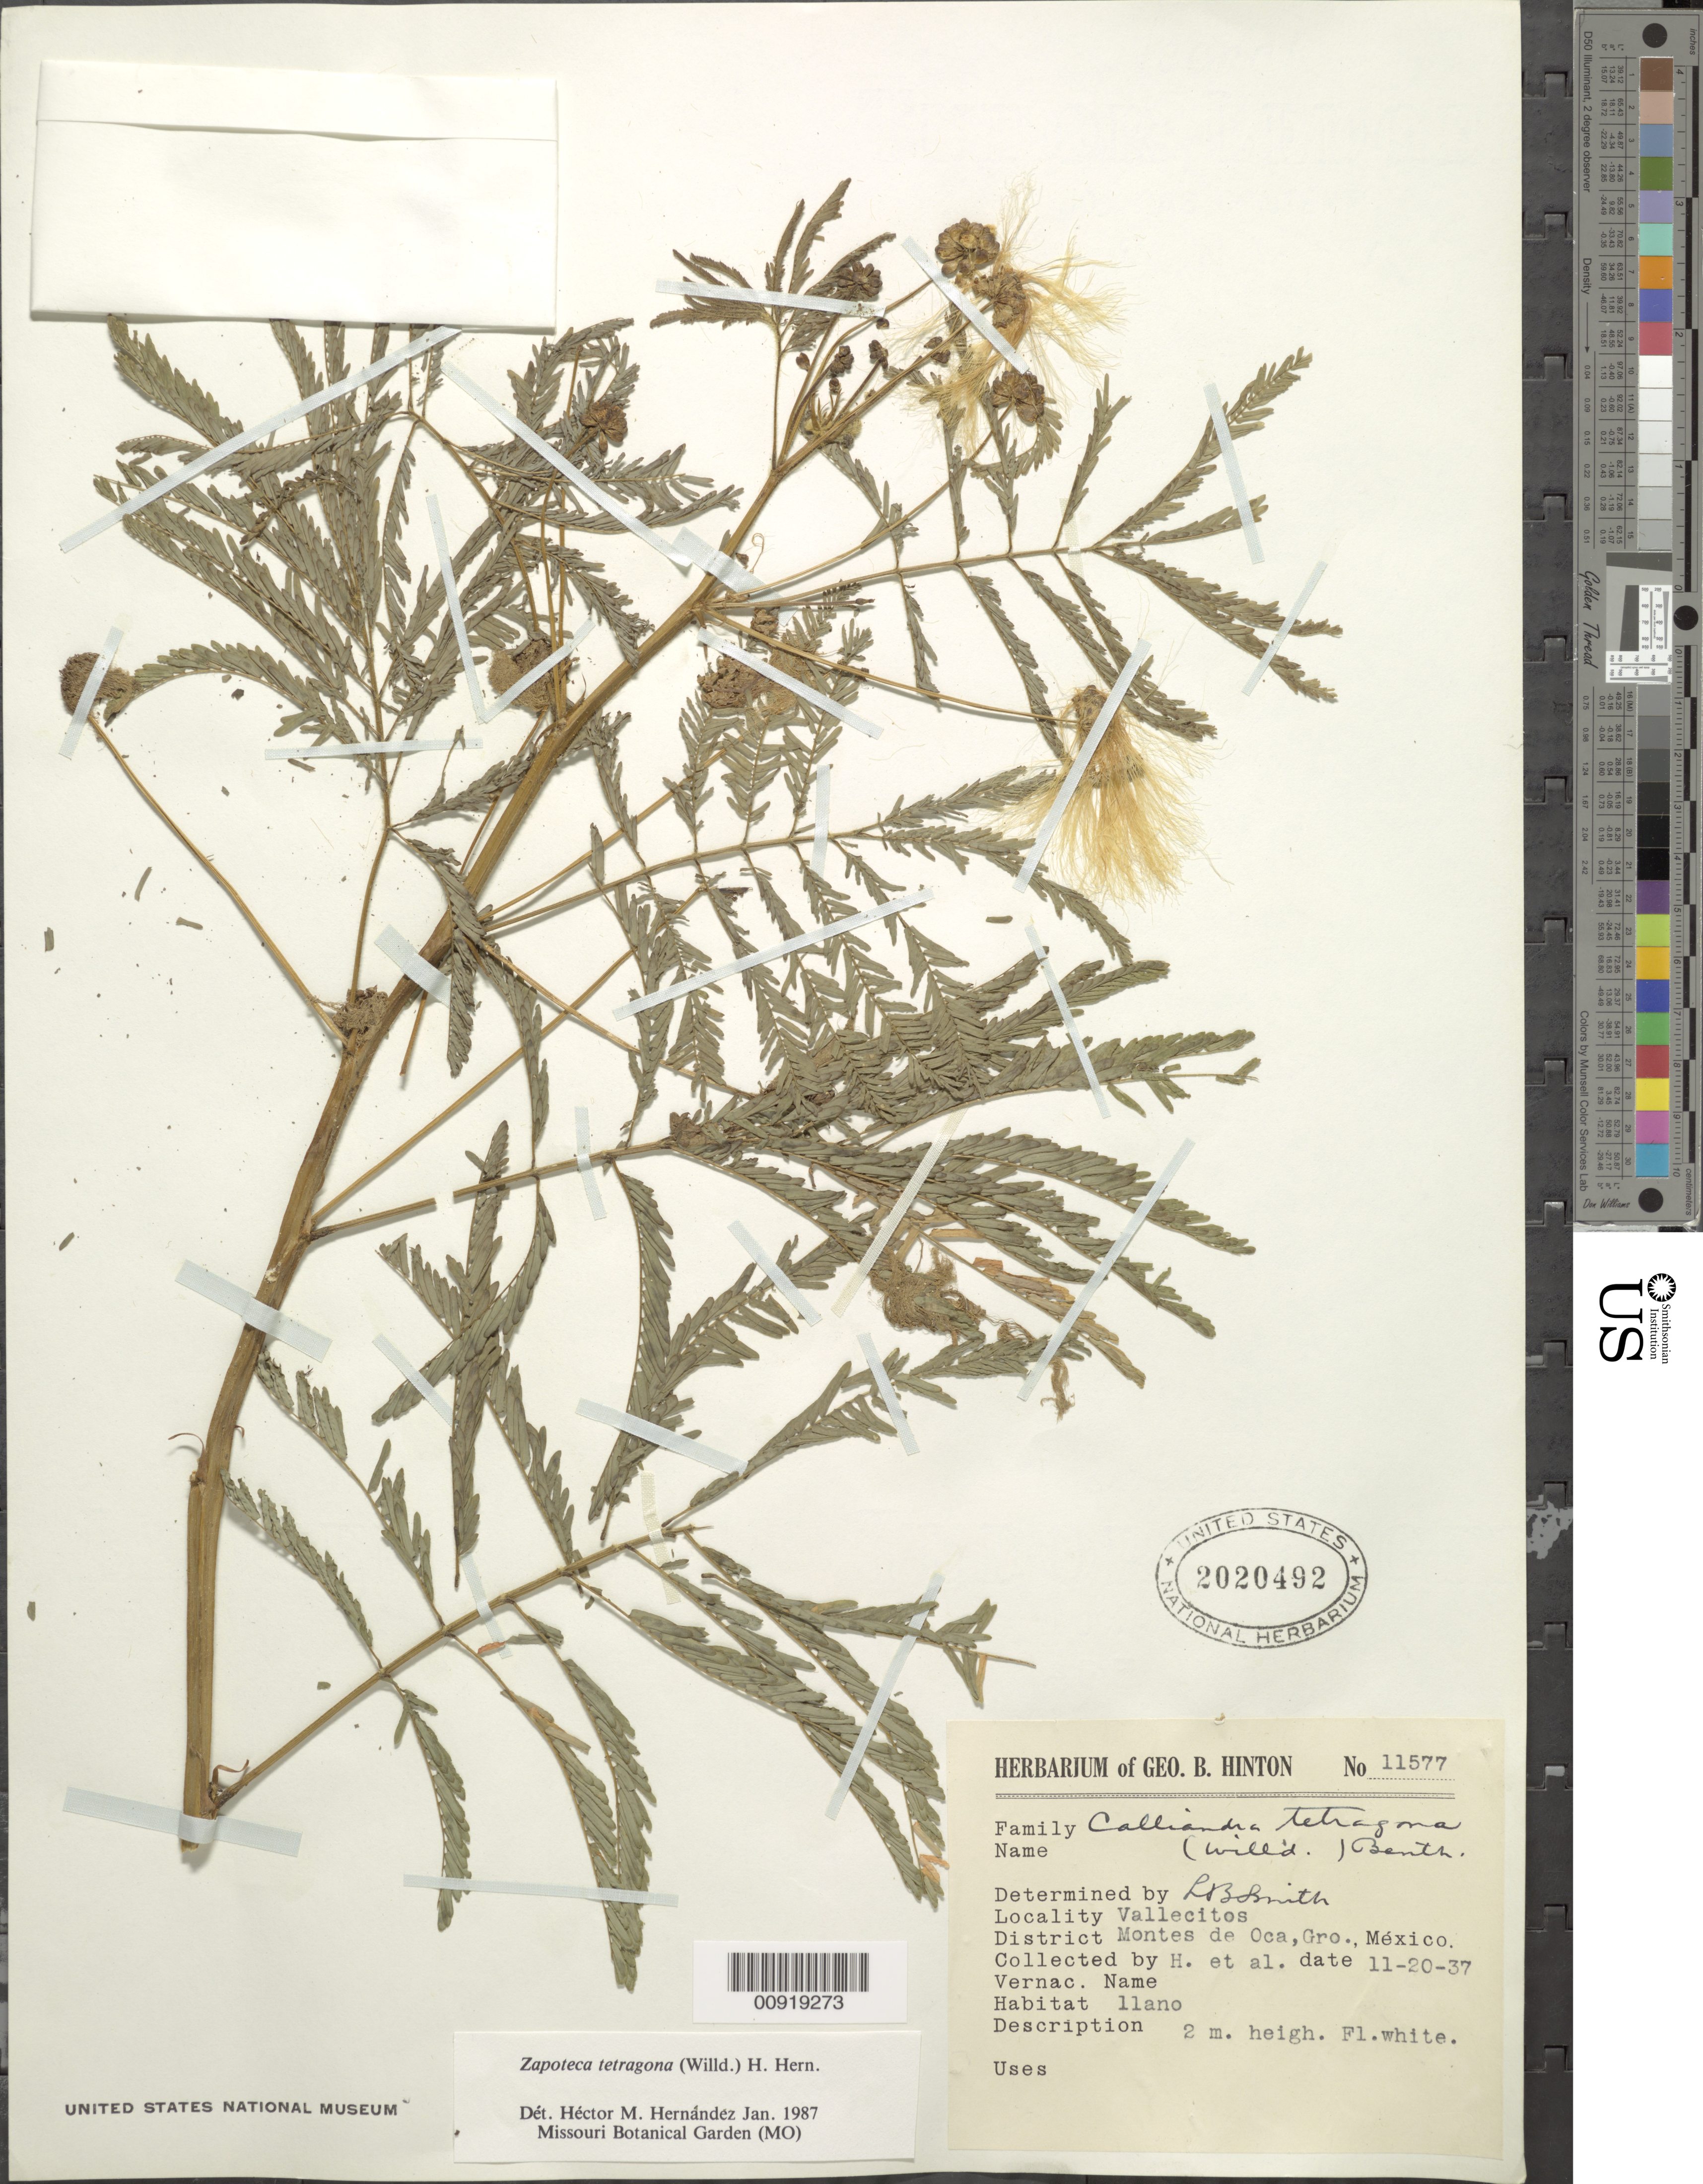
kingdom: Plantae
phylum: Tracheophyta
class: Magnoliopsida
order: Fabales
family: Fabaceae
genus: Zapoteca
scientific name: Zapoteca tetragona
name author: (Willd.) H.M. Hern.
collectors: G. B. Hinton & et al.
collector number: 11577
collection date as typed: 20 Nov 1937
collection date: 1937-11-20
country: Mexico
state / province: Guerrero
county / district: Montes de Oca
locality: Vallecitos, District Montes de Oca, Guerrero.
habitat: Llano.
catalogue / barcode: US 2020492